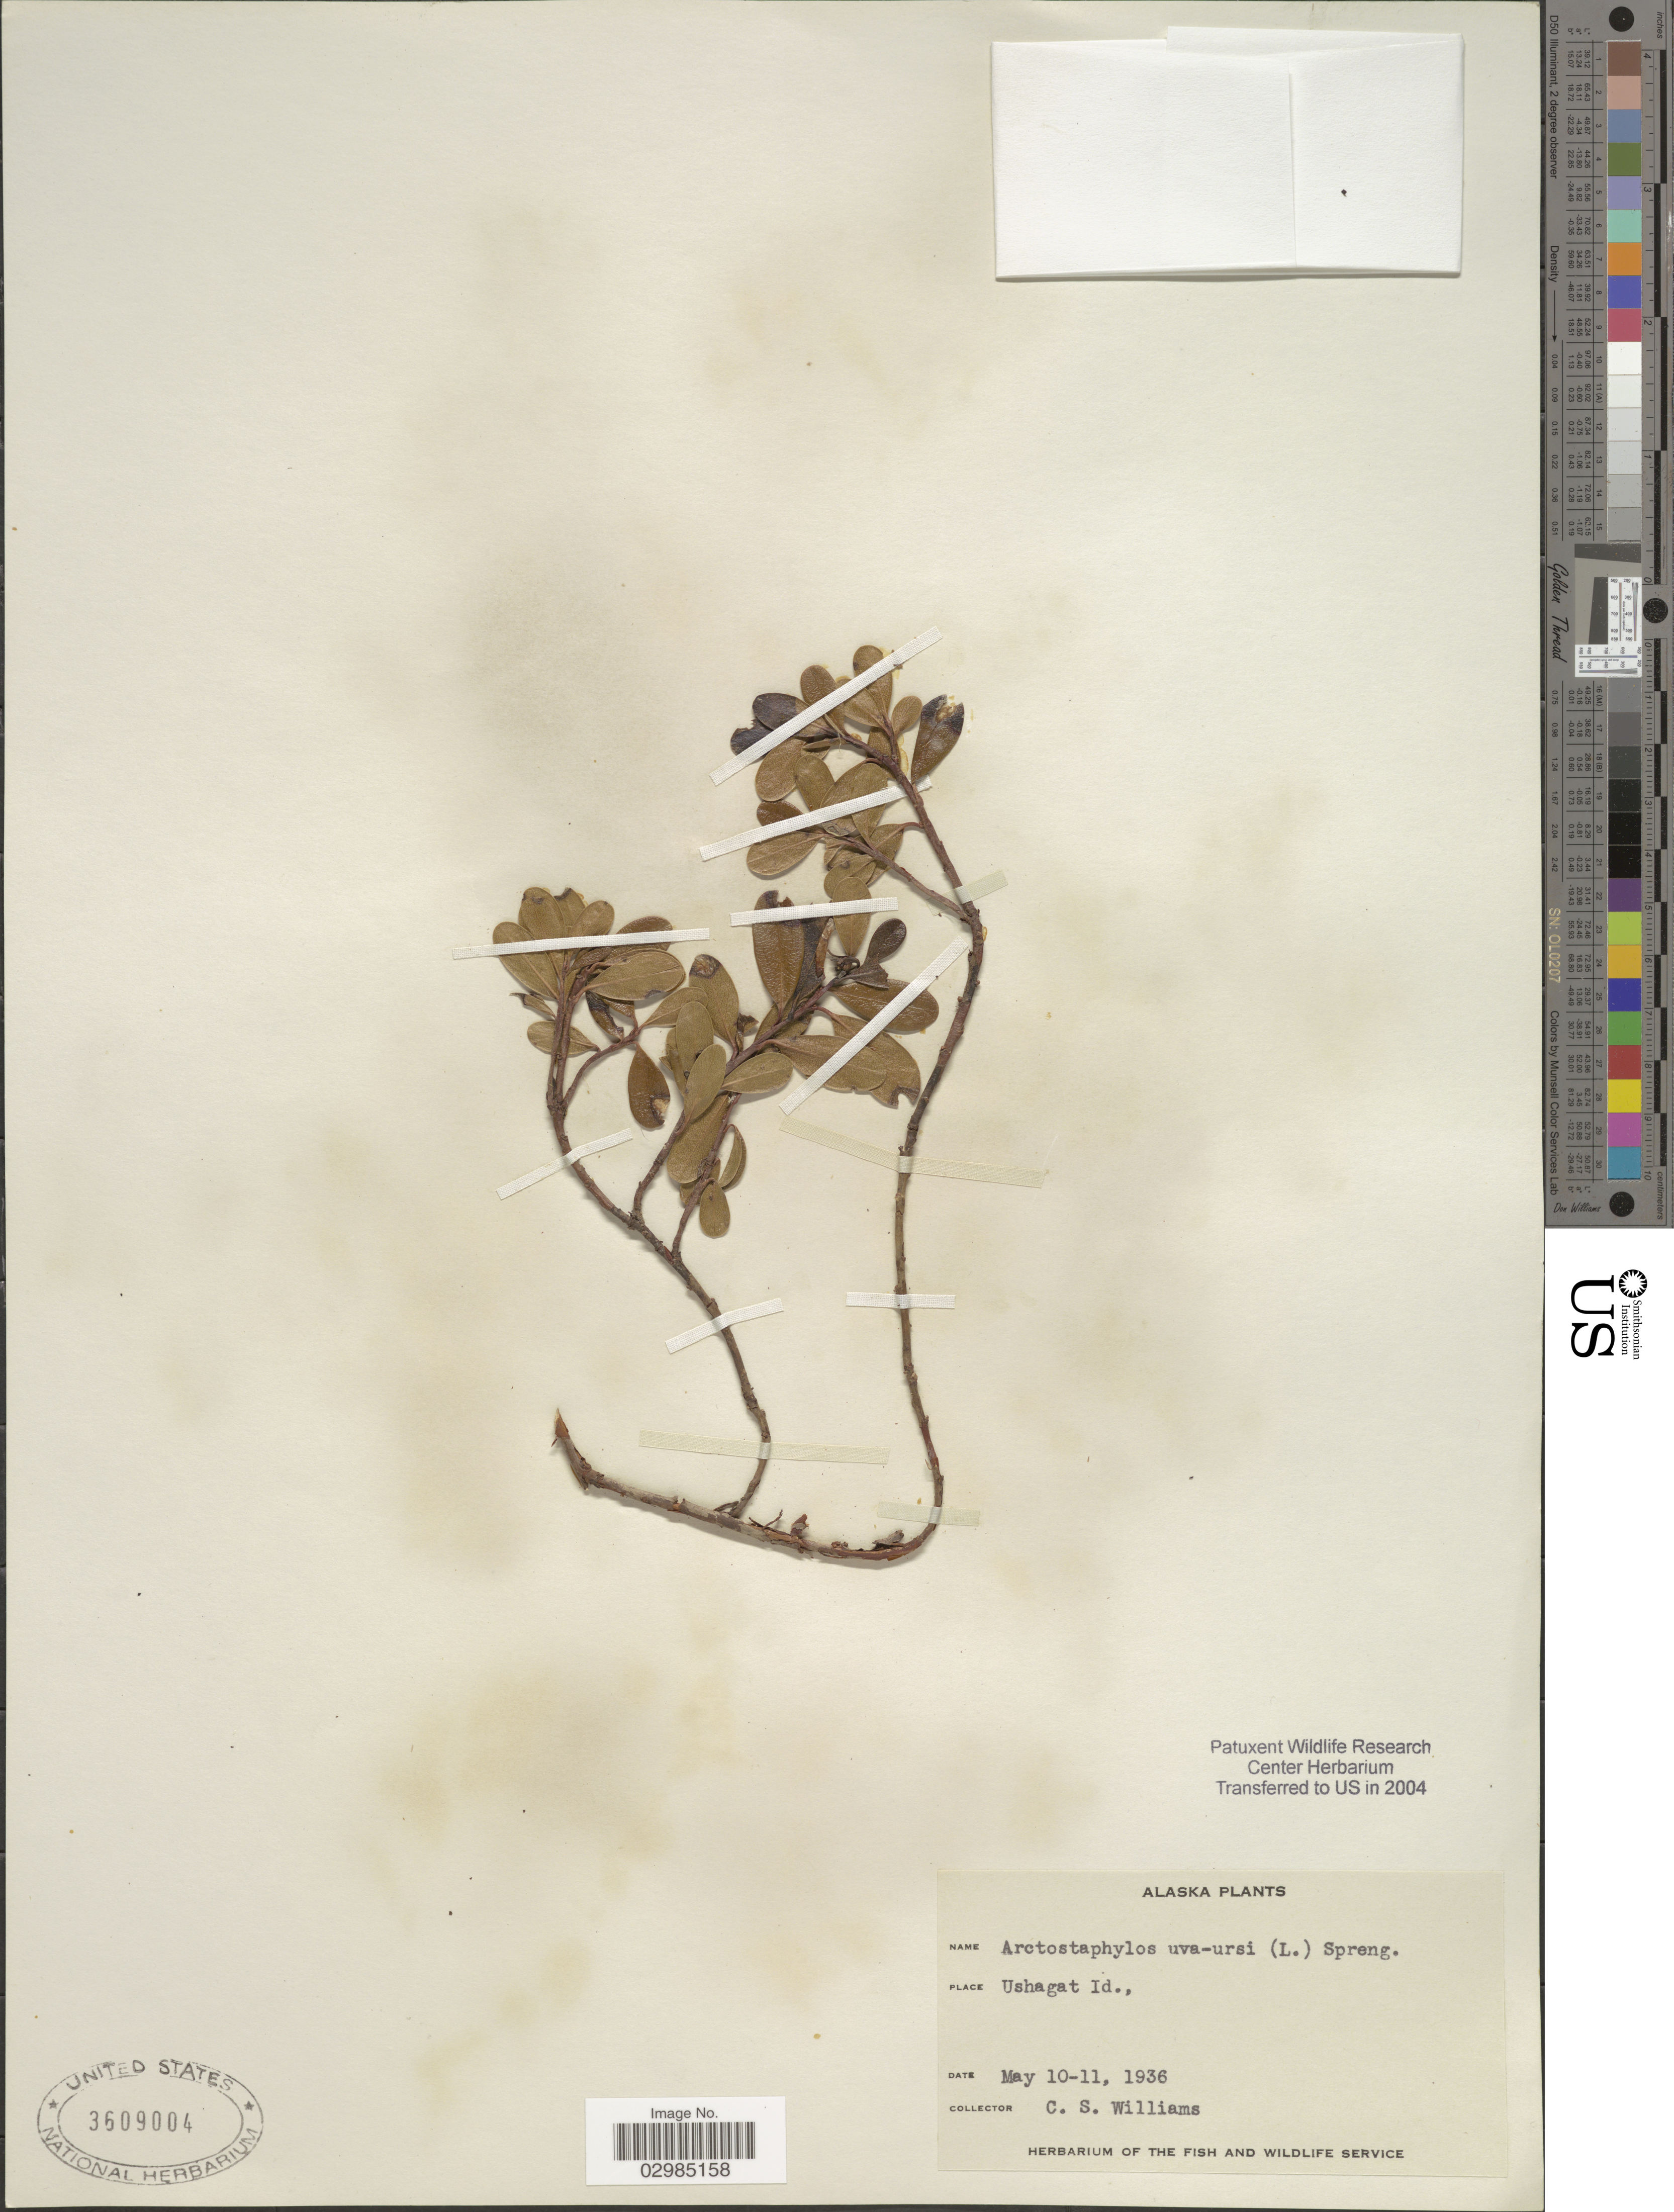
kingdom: Plantae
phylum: Tracheophyta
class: Magnoliopsida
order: Ericales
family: Ericaceae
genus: Arctostaphylos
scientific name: Arctostaphylos uva-ursi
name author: (L.) Spreng.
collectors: C. Williams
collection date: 1936-05-10/1936-05-11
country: United States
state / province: Alaska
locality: Ushagat Id.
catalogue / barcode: US 3609004